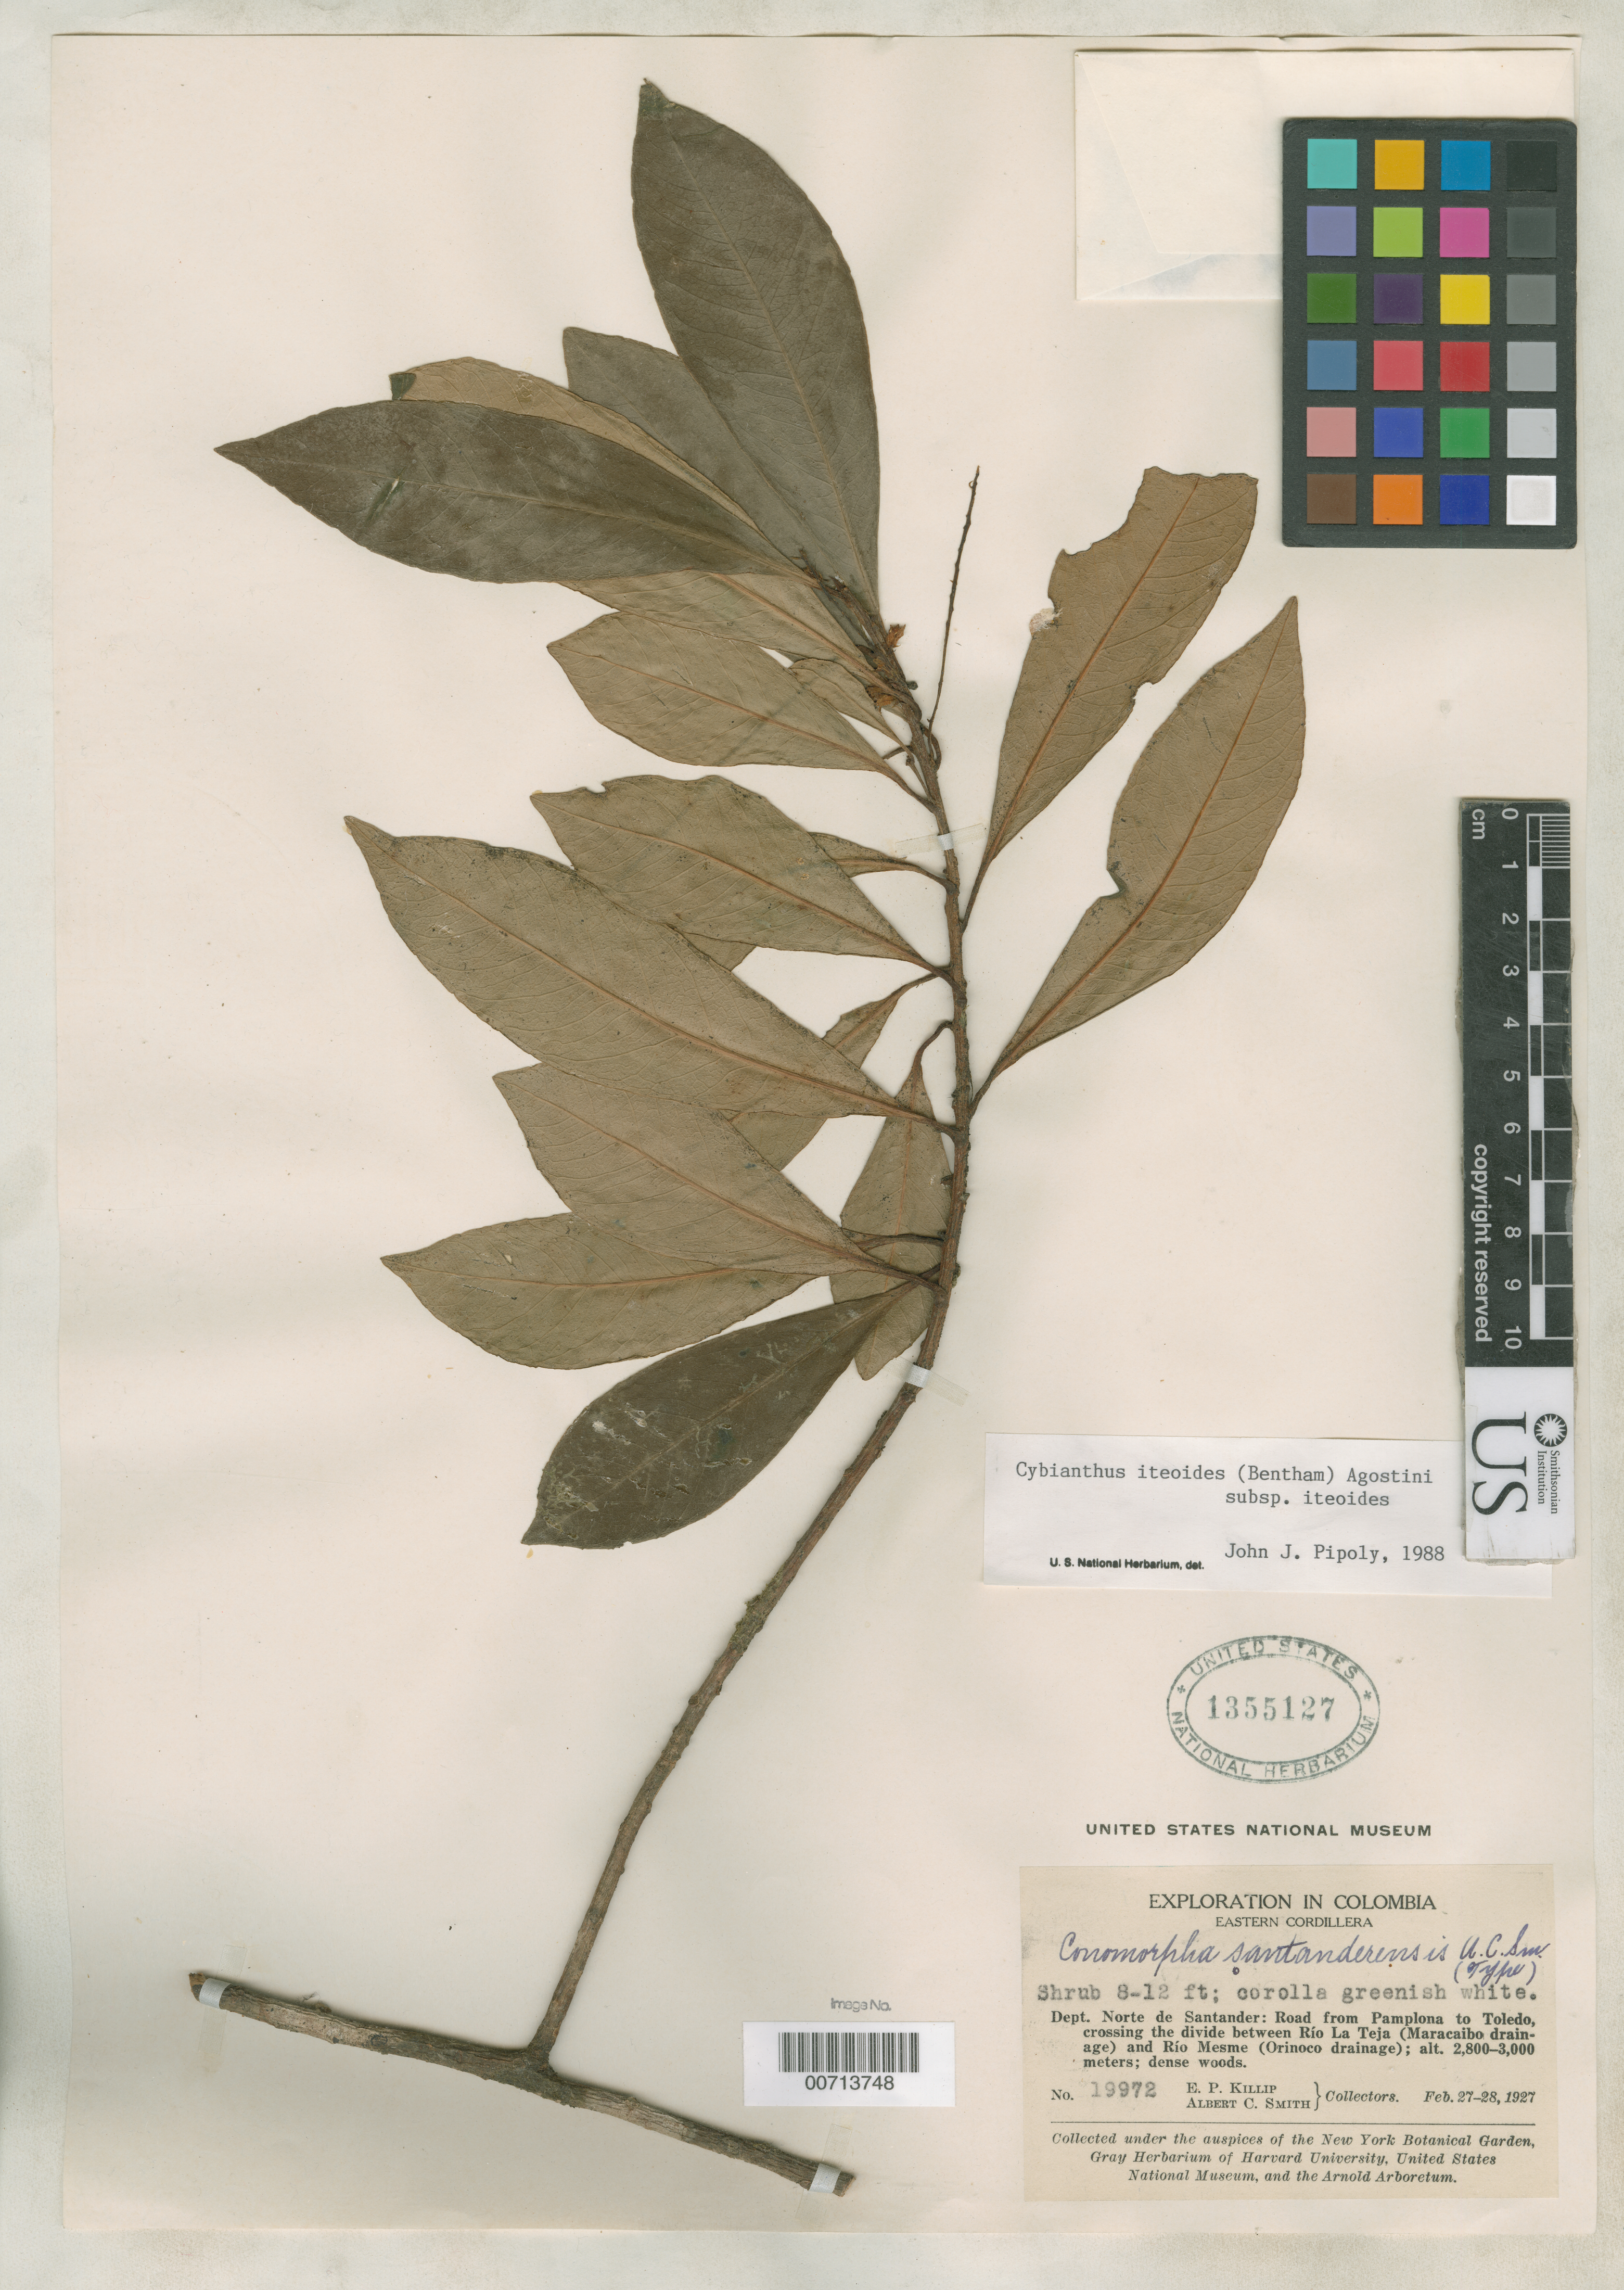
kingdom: Plantae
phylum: Tracheophyta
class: Magnoliopsida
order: Ericales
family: Primulaceae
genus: Conomorpha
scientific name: Conomorpha santanderensis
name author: A.C. Sm.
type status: Isotype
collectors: E. P. Killip & A. C. Smith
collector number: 19972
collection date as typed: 27 Feb 1927 to 28 Feb 1927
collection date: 1927-02-27/1927-02-28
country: Colombia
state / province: Norte de Santander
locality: Road from Pamplona to Toledo, between Rio La Teja & Rio Mesme.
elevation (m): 2800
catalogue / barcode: US 1355127